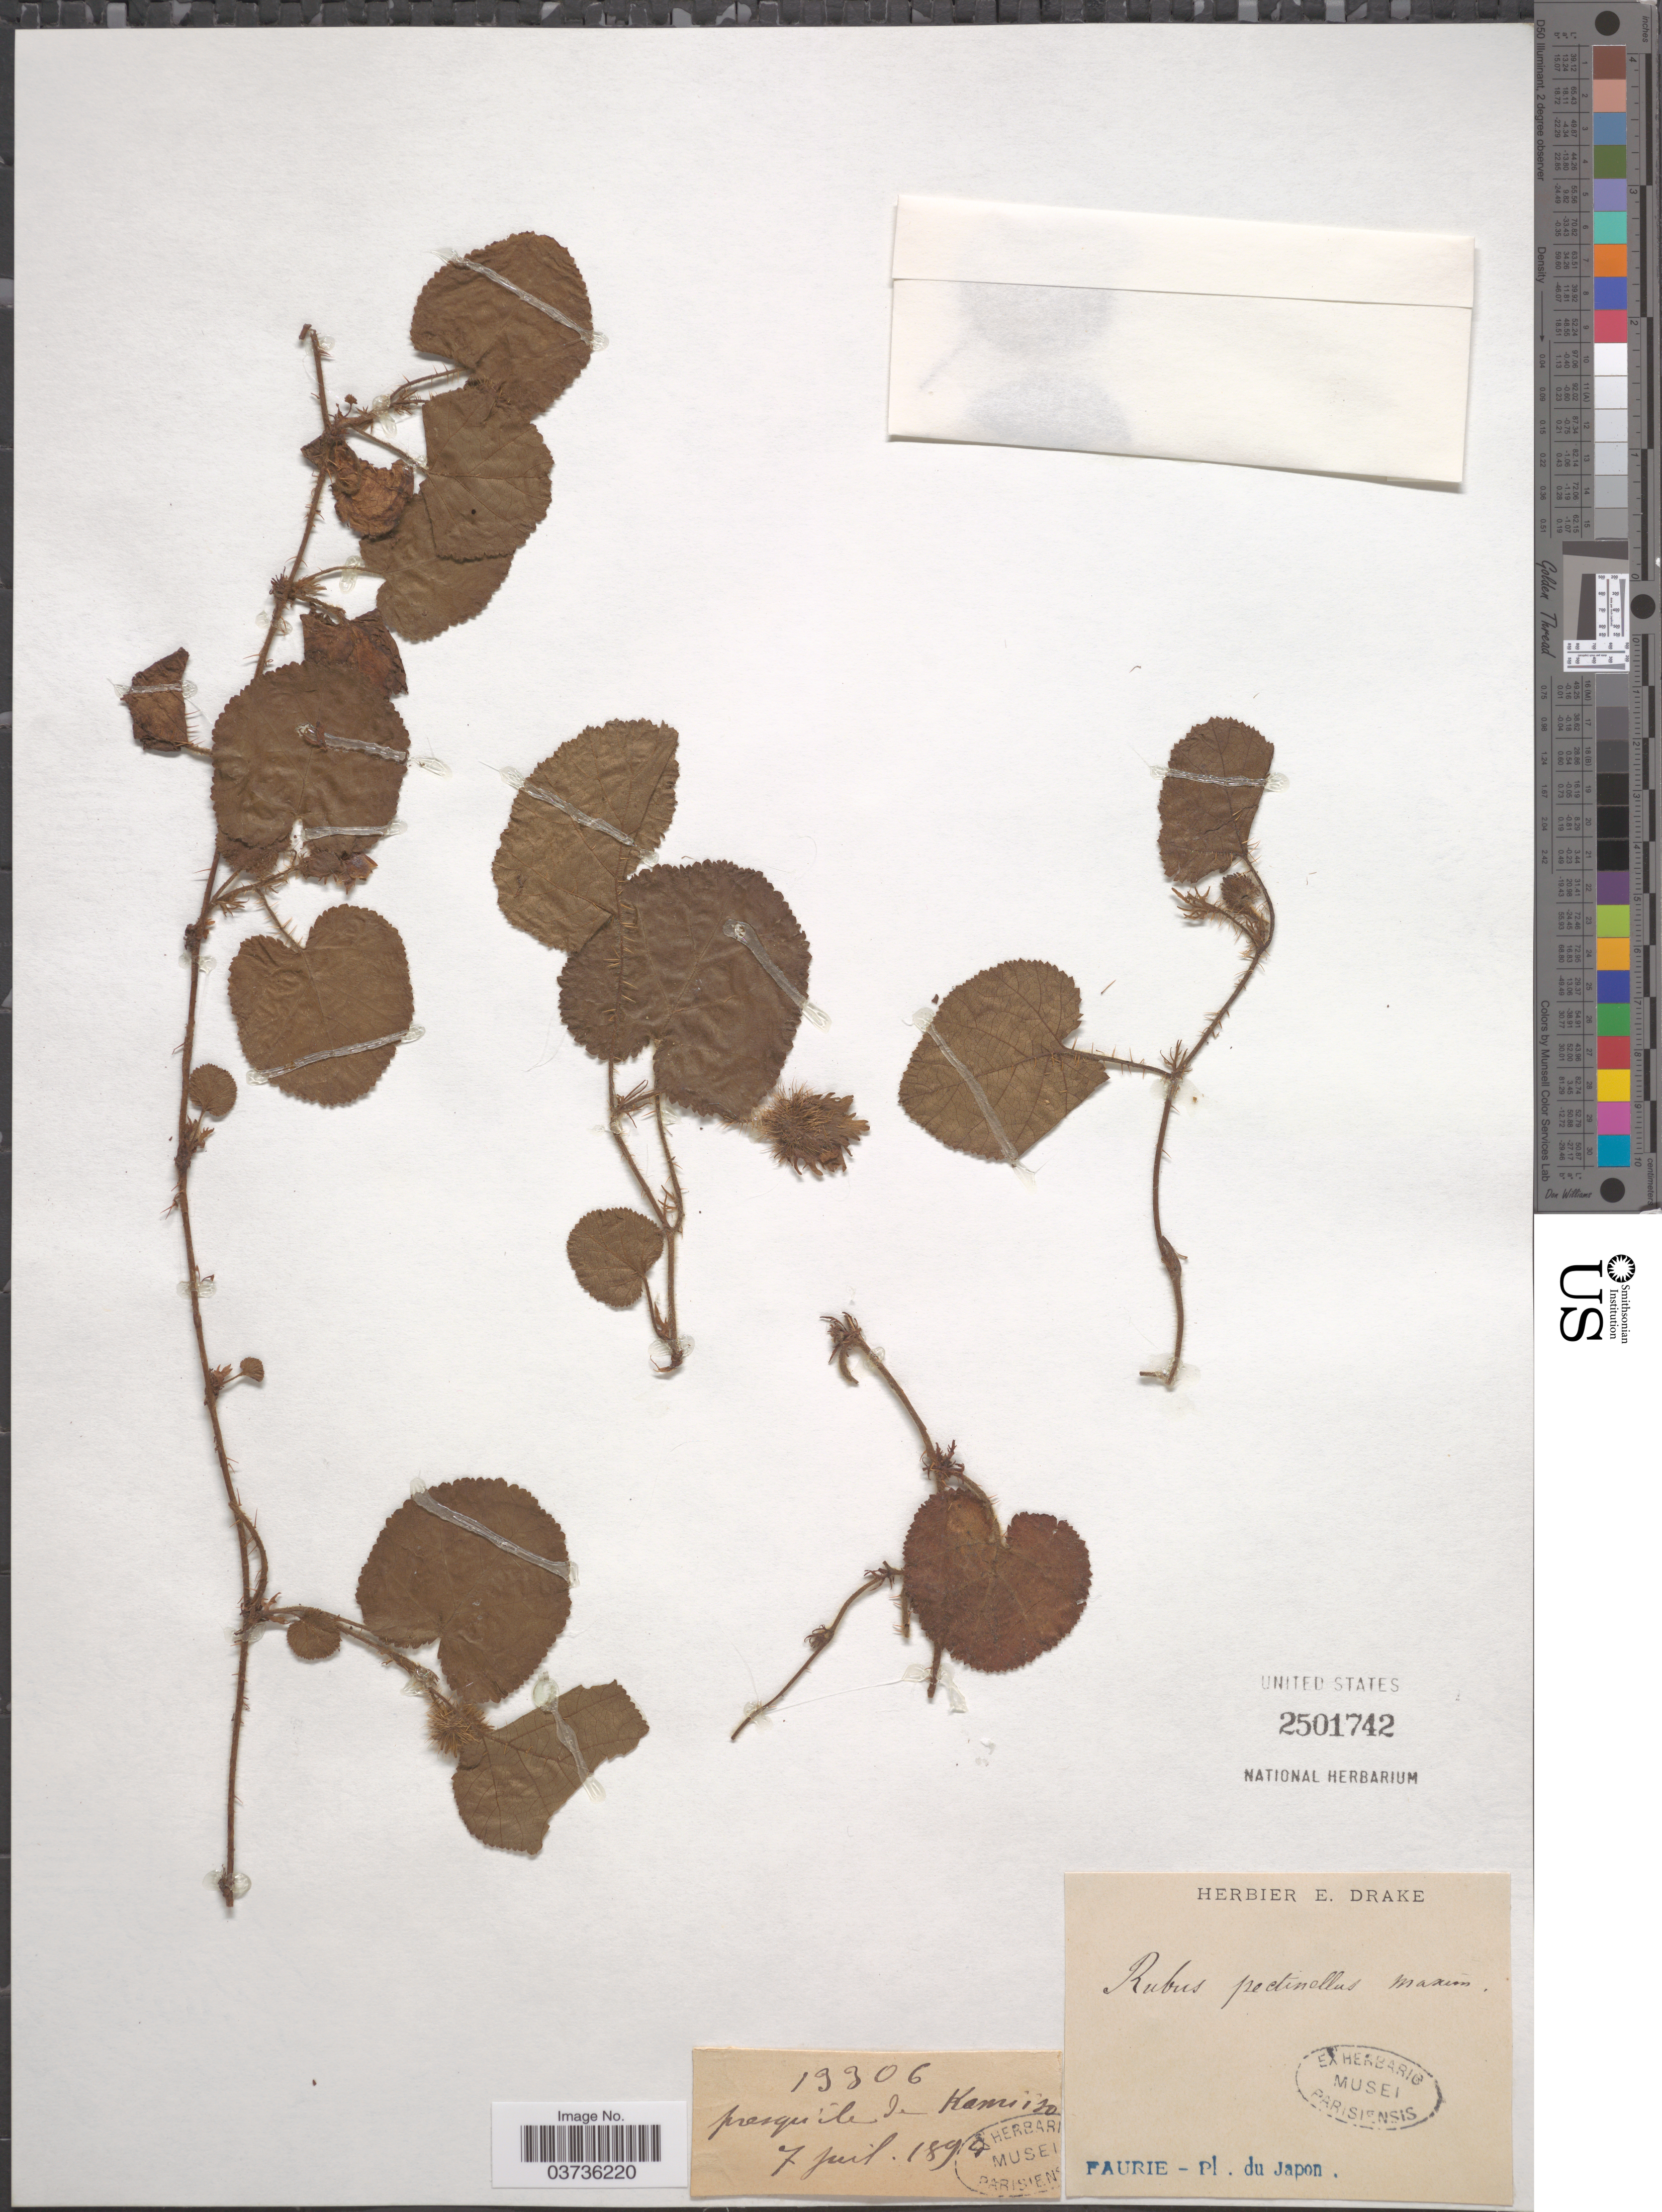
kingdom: Plantae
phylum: Tracheophyta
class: Magnoliopsida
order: Rosales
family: Rosaceae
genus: Rubus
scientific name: Rubus pectinellus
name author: Maxim.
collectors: -. Faurie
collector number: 13306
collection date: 1894-07-07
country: Japan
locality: Presqu ile de Kamiiso.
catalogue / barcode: US 2501742